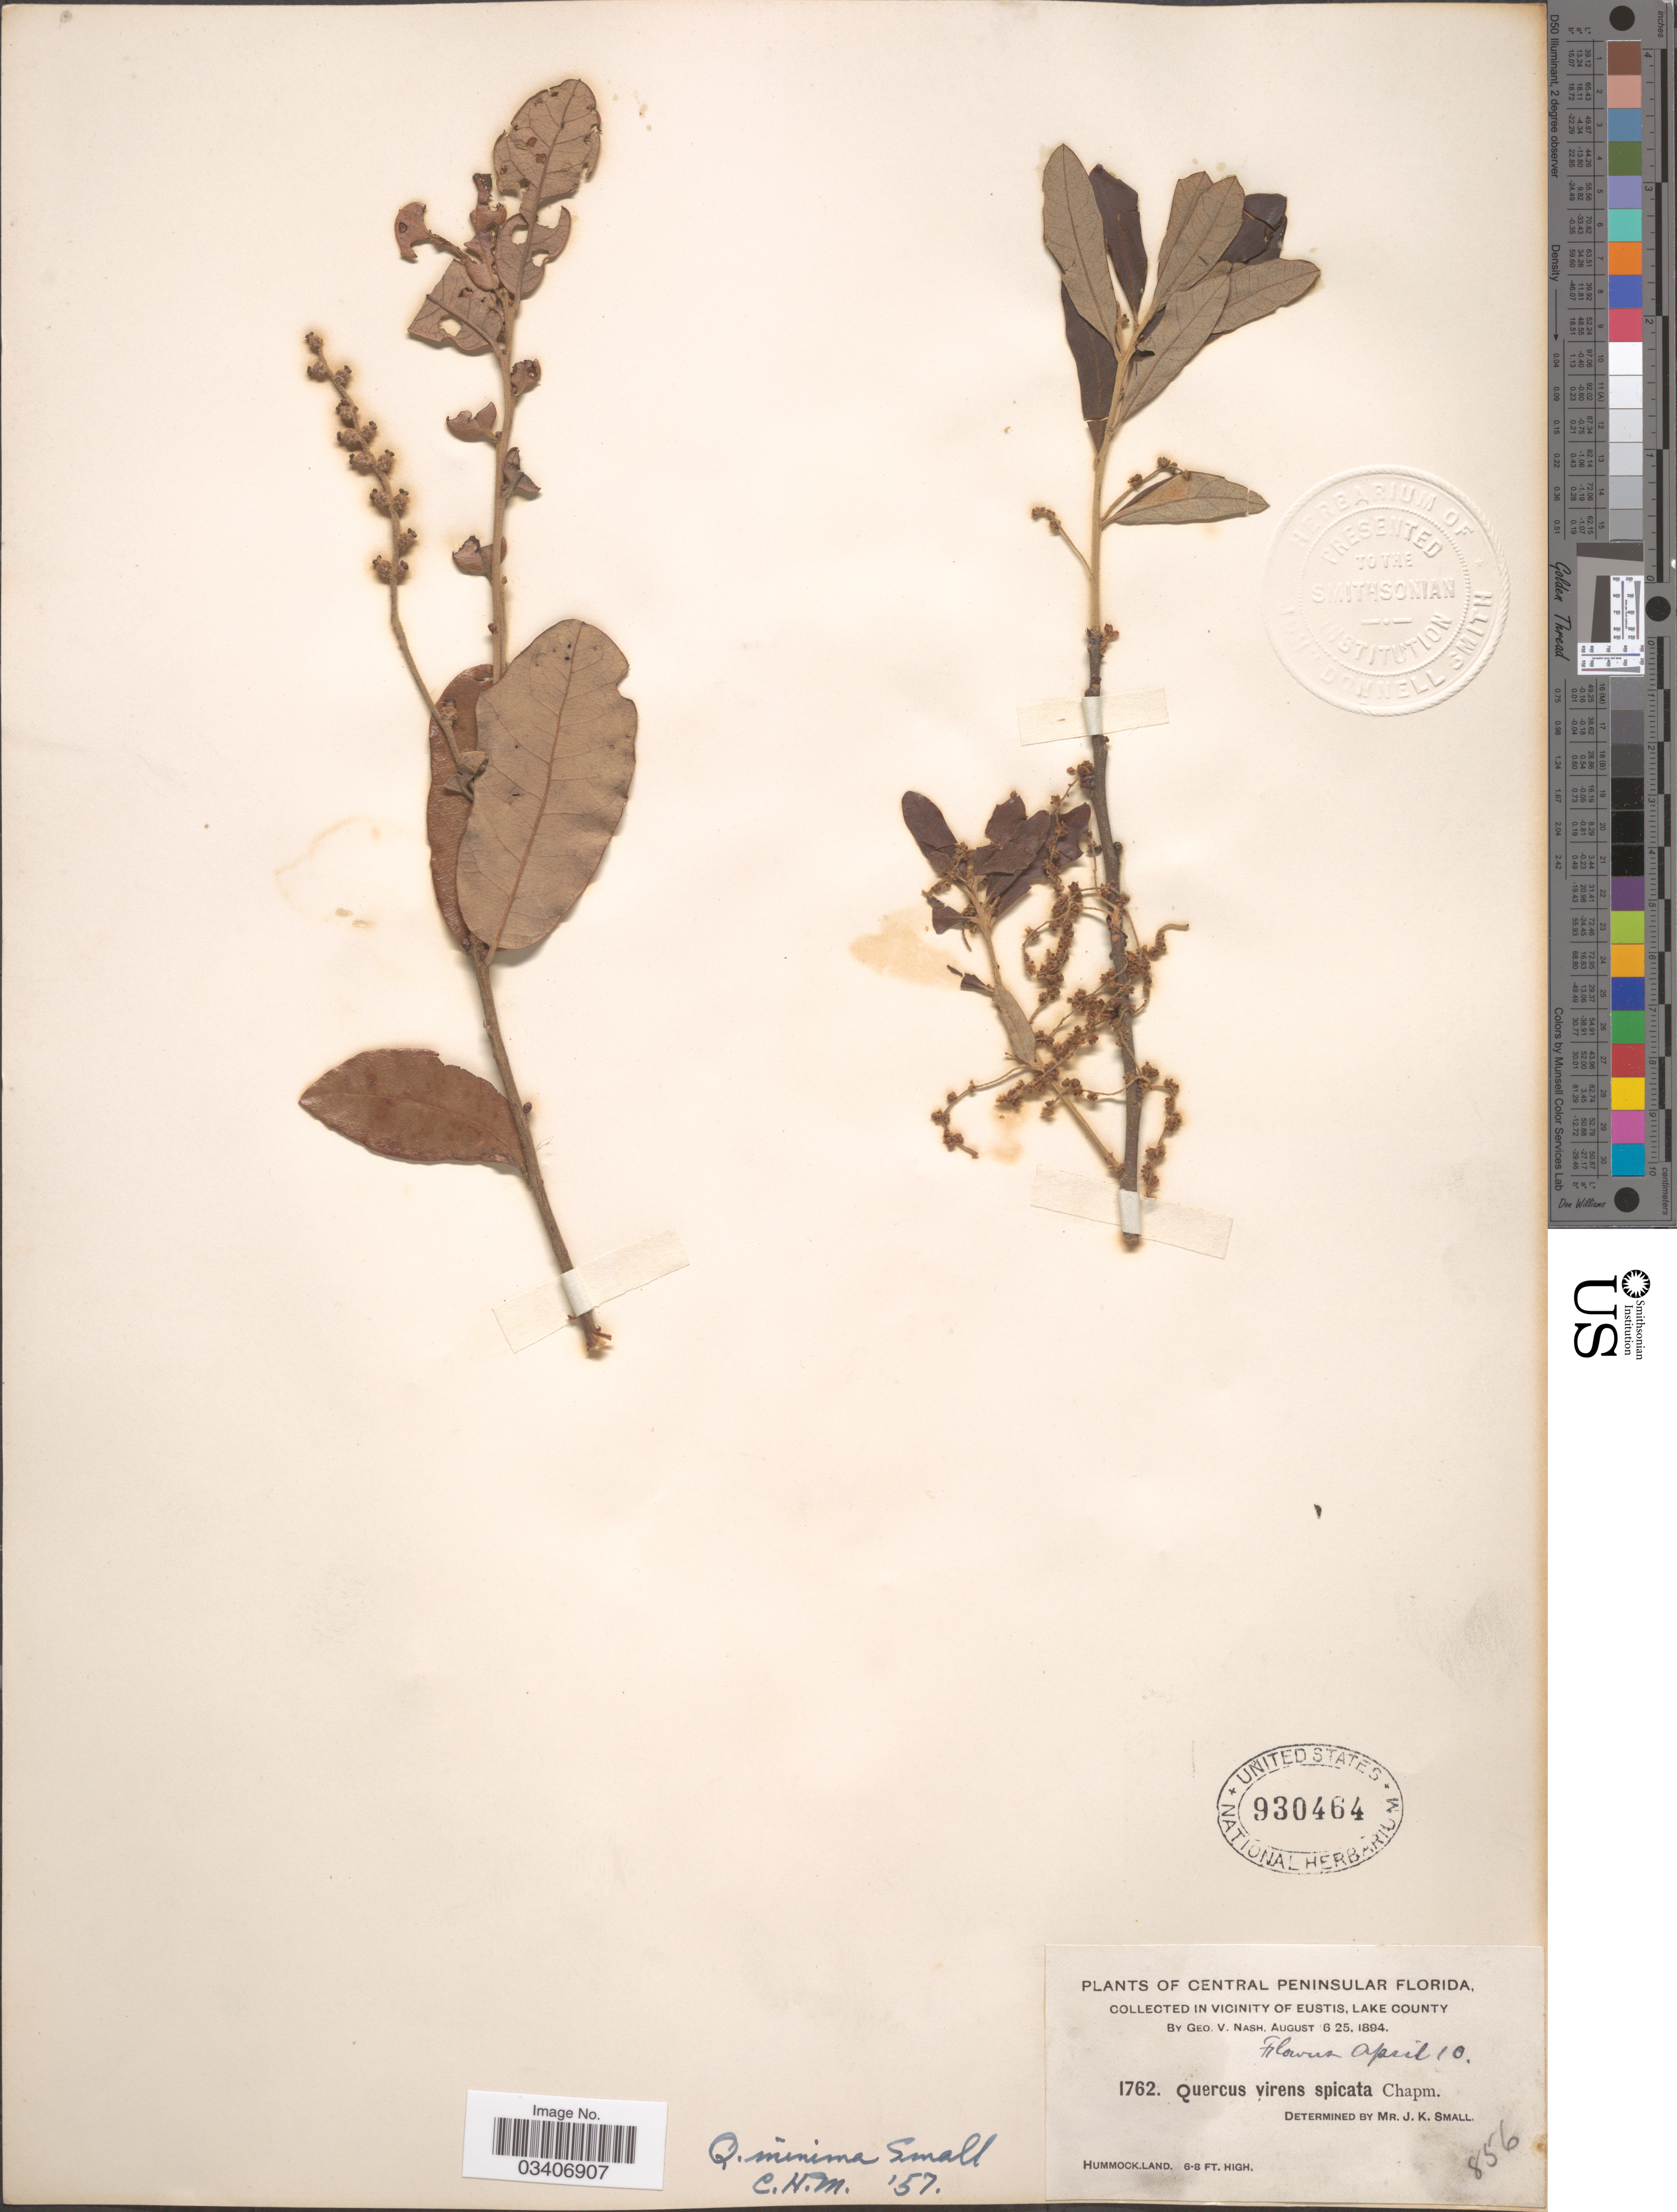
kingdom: Plantae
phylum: Tracheophyta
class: Magnoliopsida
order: Fagales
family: Fagaceae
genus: Quercus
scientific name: Quercus minima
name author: (Sarg.) Small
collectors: G. V. Nash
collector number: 1762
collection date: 1894-08-06/1894-08-25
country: United States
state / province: Florida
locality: Central Peninsular Florida. In vicinity of Eustis, Lake County. Hummock.Land.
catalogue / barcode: US 930464